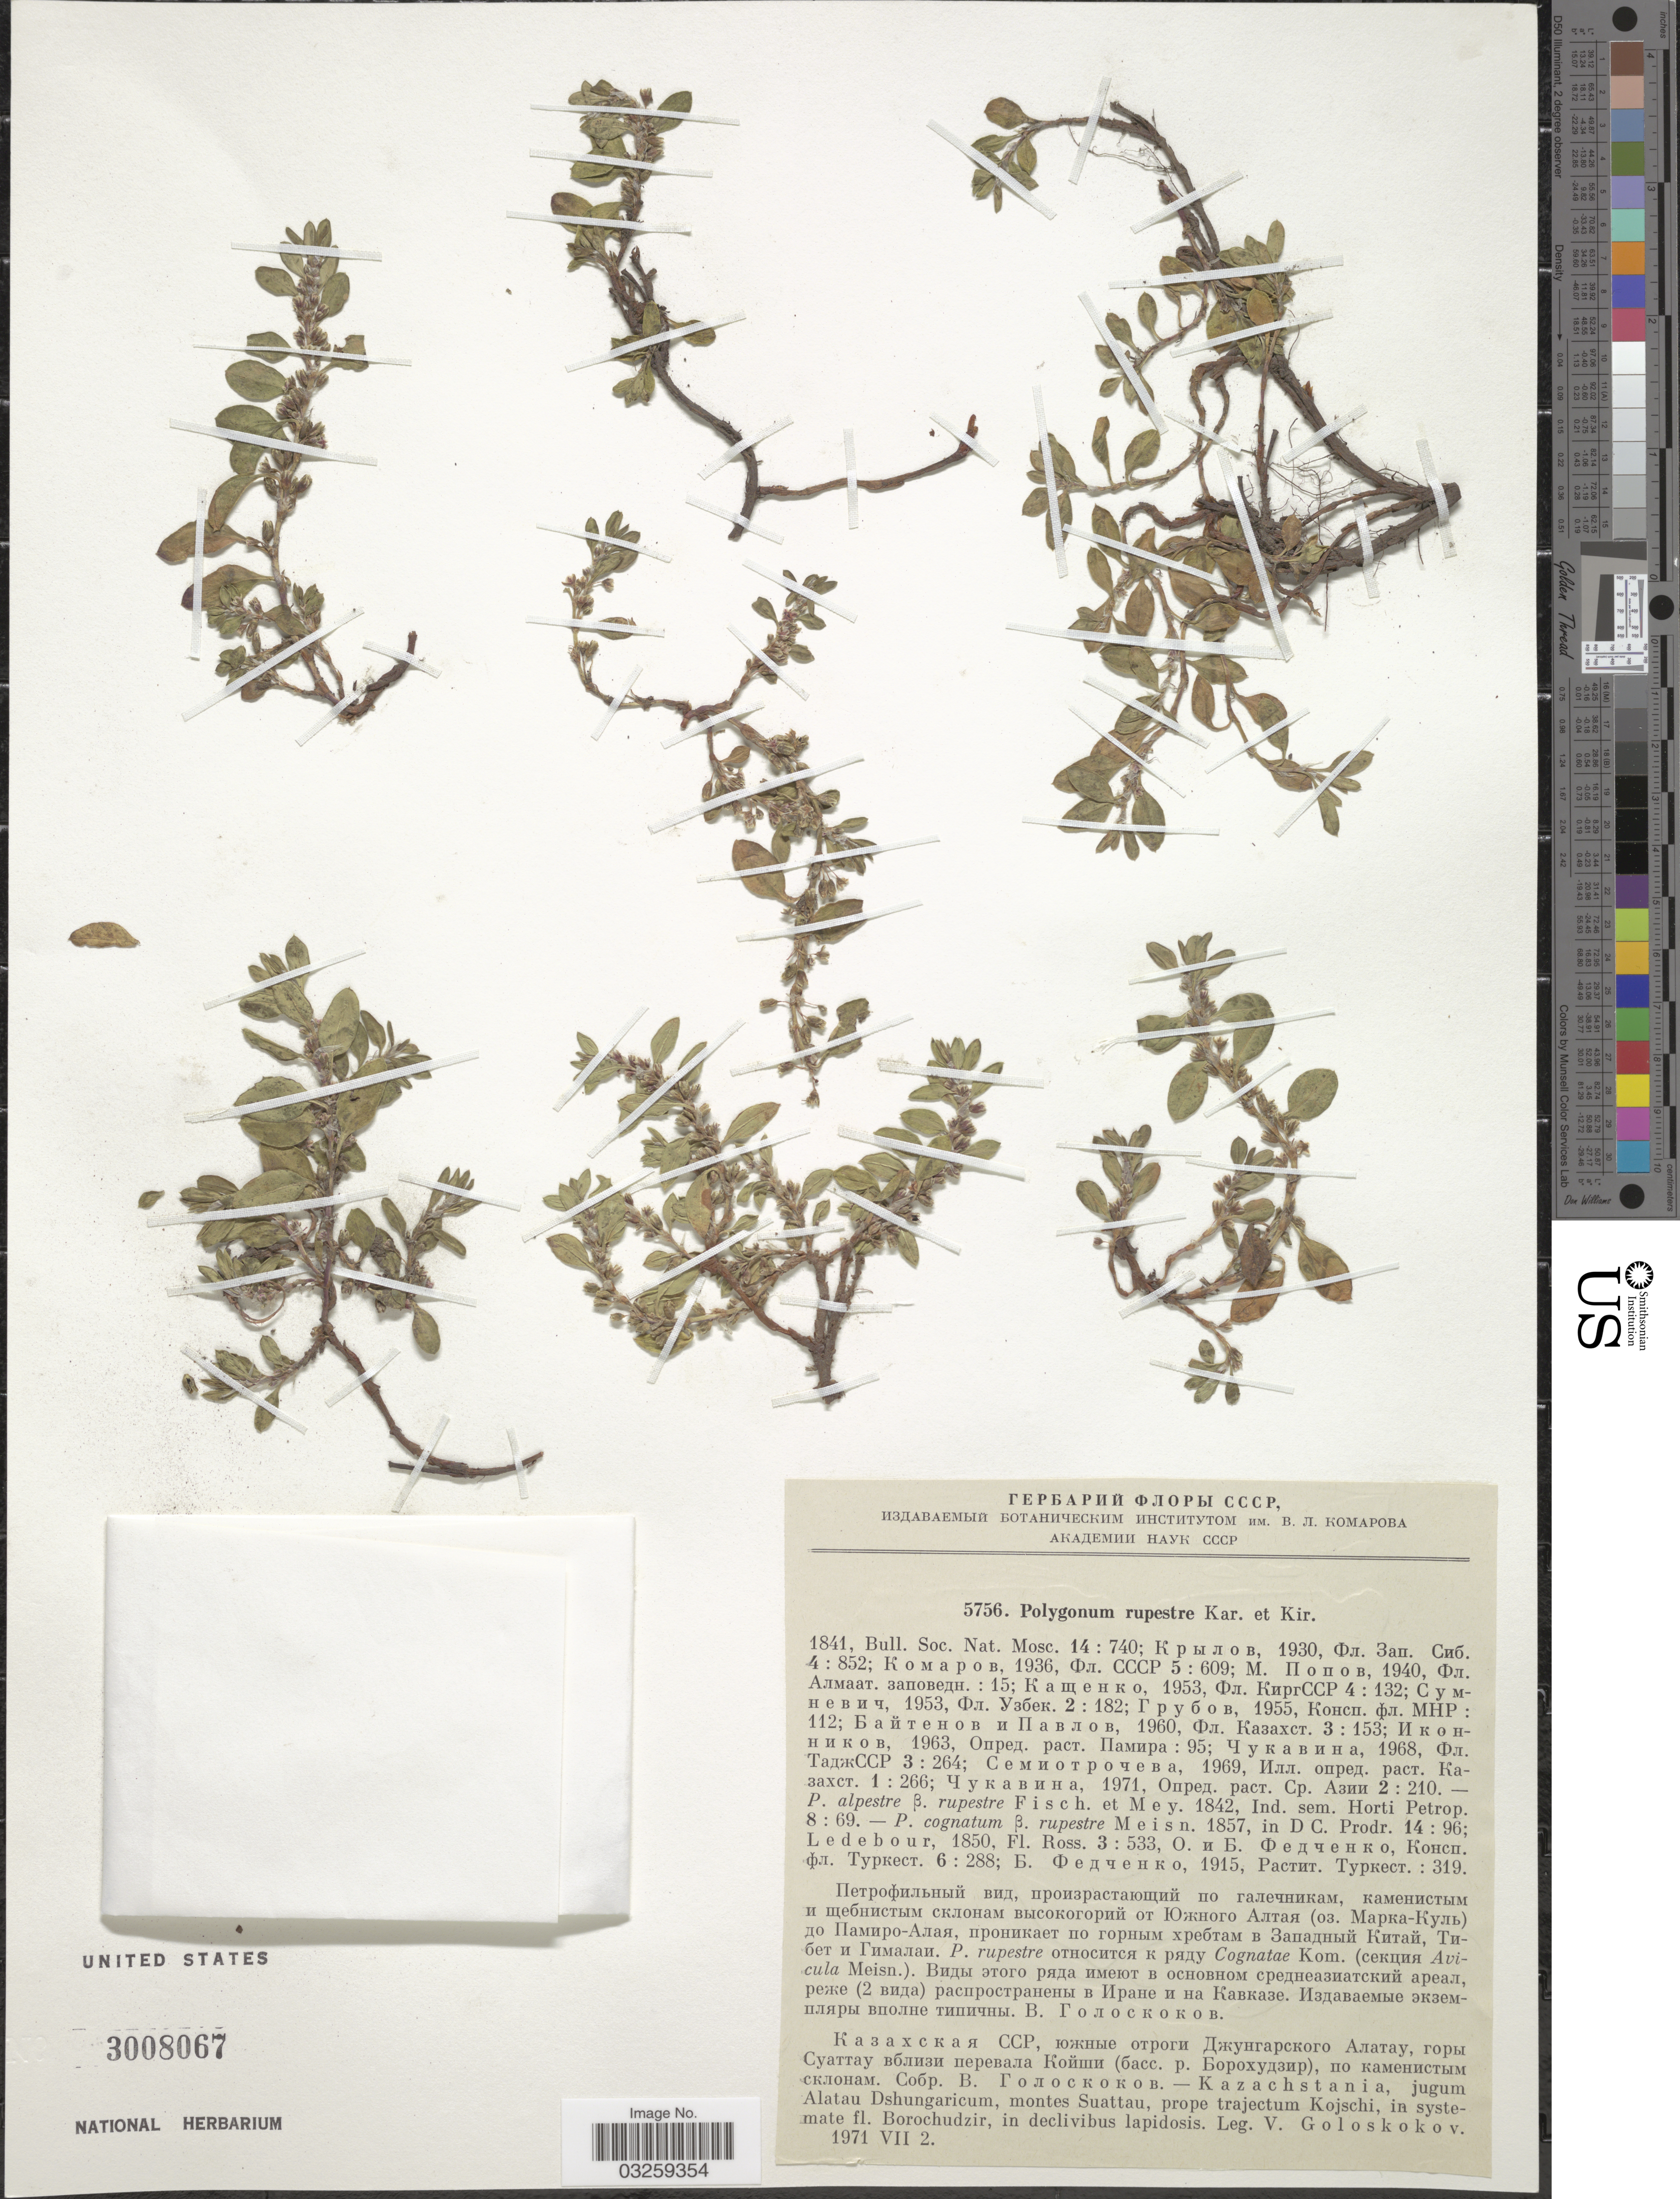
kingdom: Plantae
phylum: Tracheophyta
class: Magnoliopsida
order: Caryophyllales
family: Polygonaceae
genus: Polygonum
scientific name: Polygonum rupestre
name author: Kar. & Kir.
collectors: V. P. Goloskokov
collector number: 5756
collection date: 1971-07-02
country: Kazakhstan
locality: Kazachstania, jugum Alatau Dshungaricum, montes Suattau, prope trajectum Kojschi, in systemate fl. Borochudzir.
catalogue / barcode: US 3008067